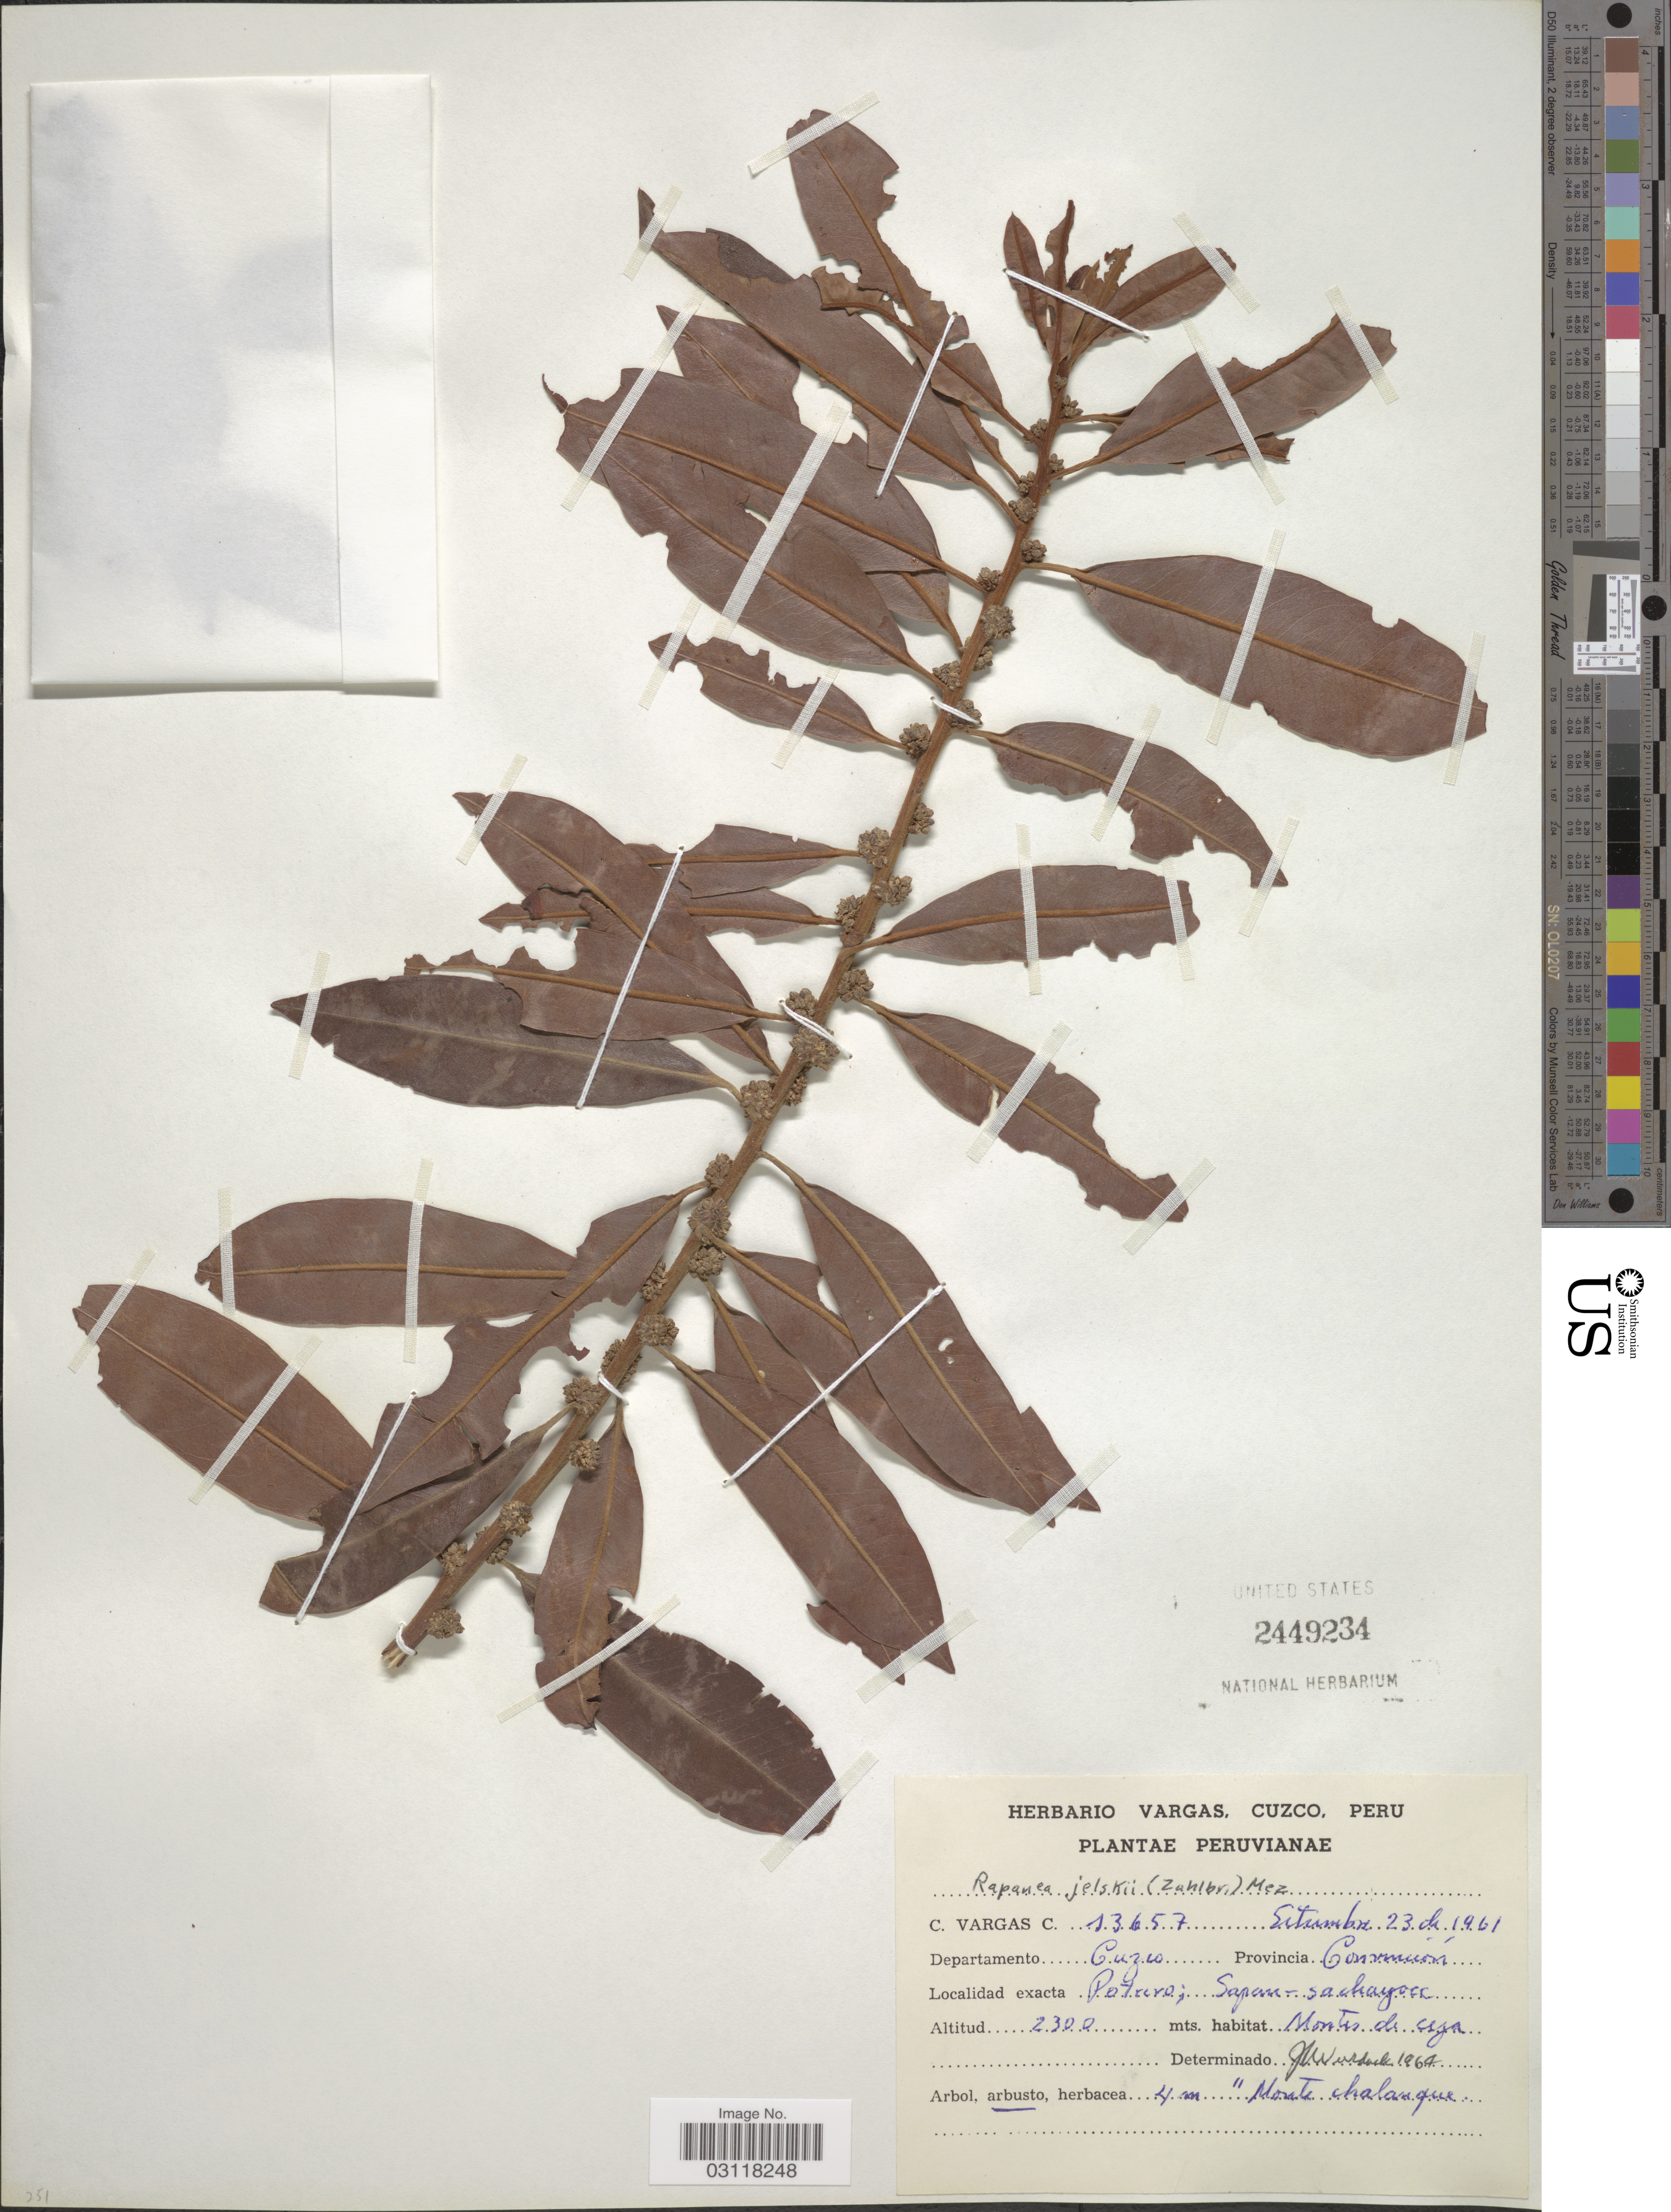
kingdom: Plantae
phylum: Tracheophyta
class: Magnoliopsida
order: Ericales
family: Primulaceae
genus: Rapanea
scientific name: Rapanea jelskii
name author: Mez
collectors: C. Vargas Calderón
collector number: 13657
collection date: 1961-09-23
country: Peru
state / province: Cusco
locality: Departamento Cuzco. Provincia Convención. Potrero, Sapan-sachayoc.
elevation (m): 2300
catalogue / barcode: US 2449234